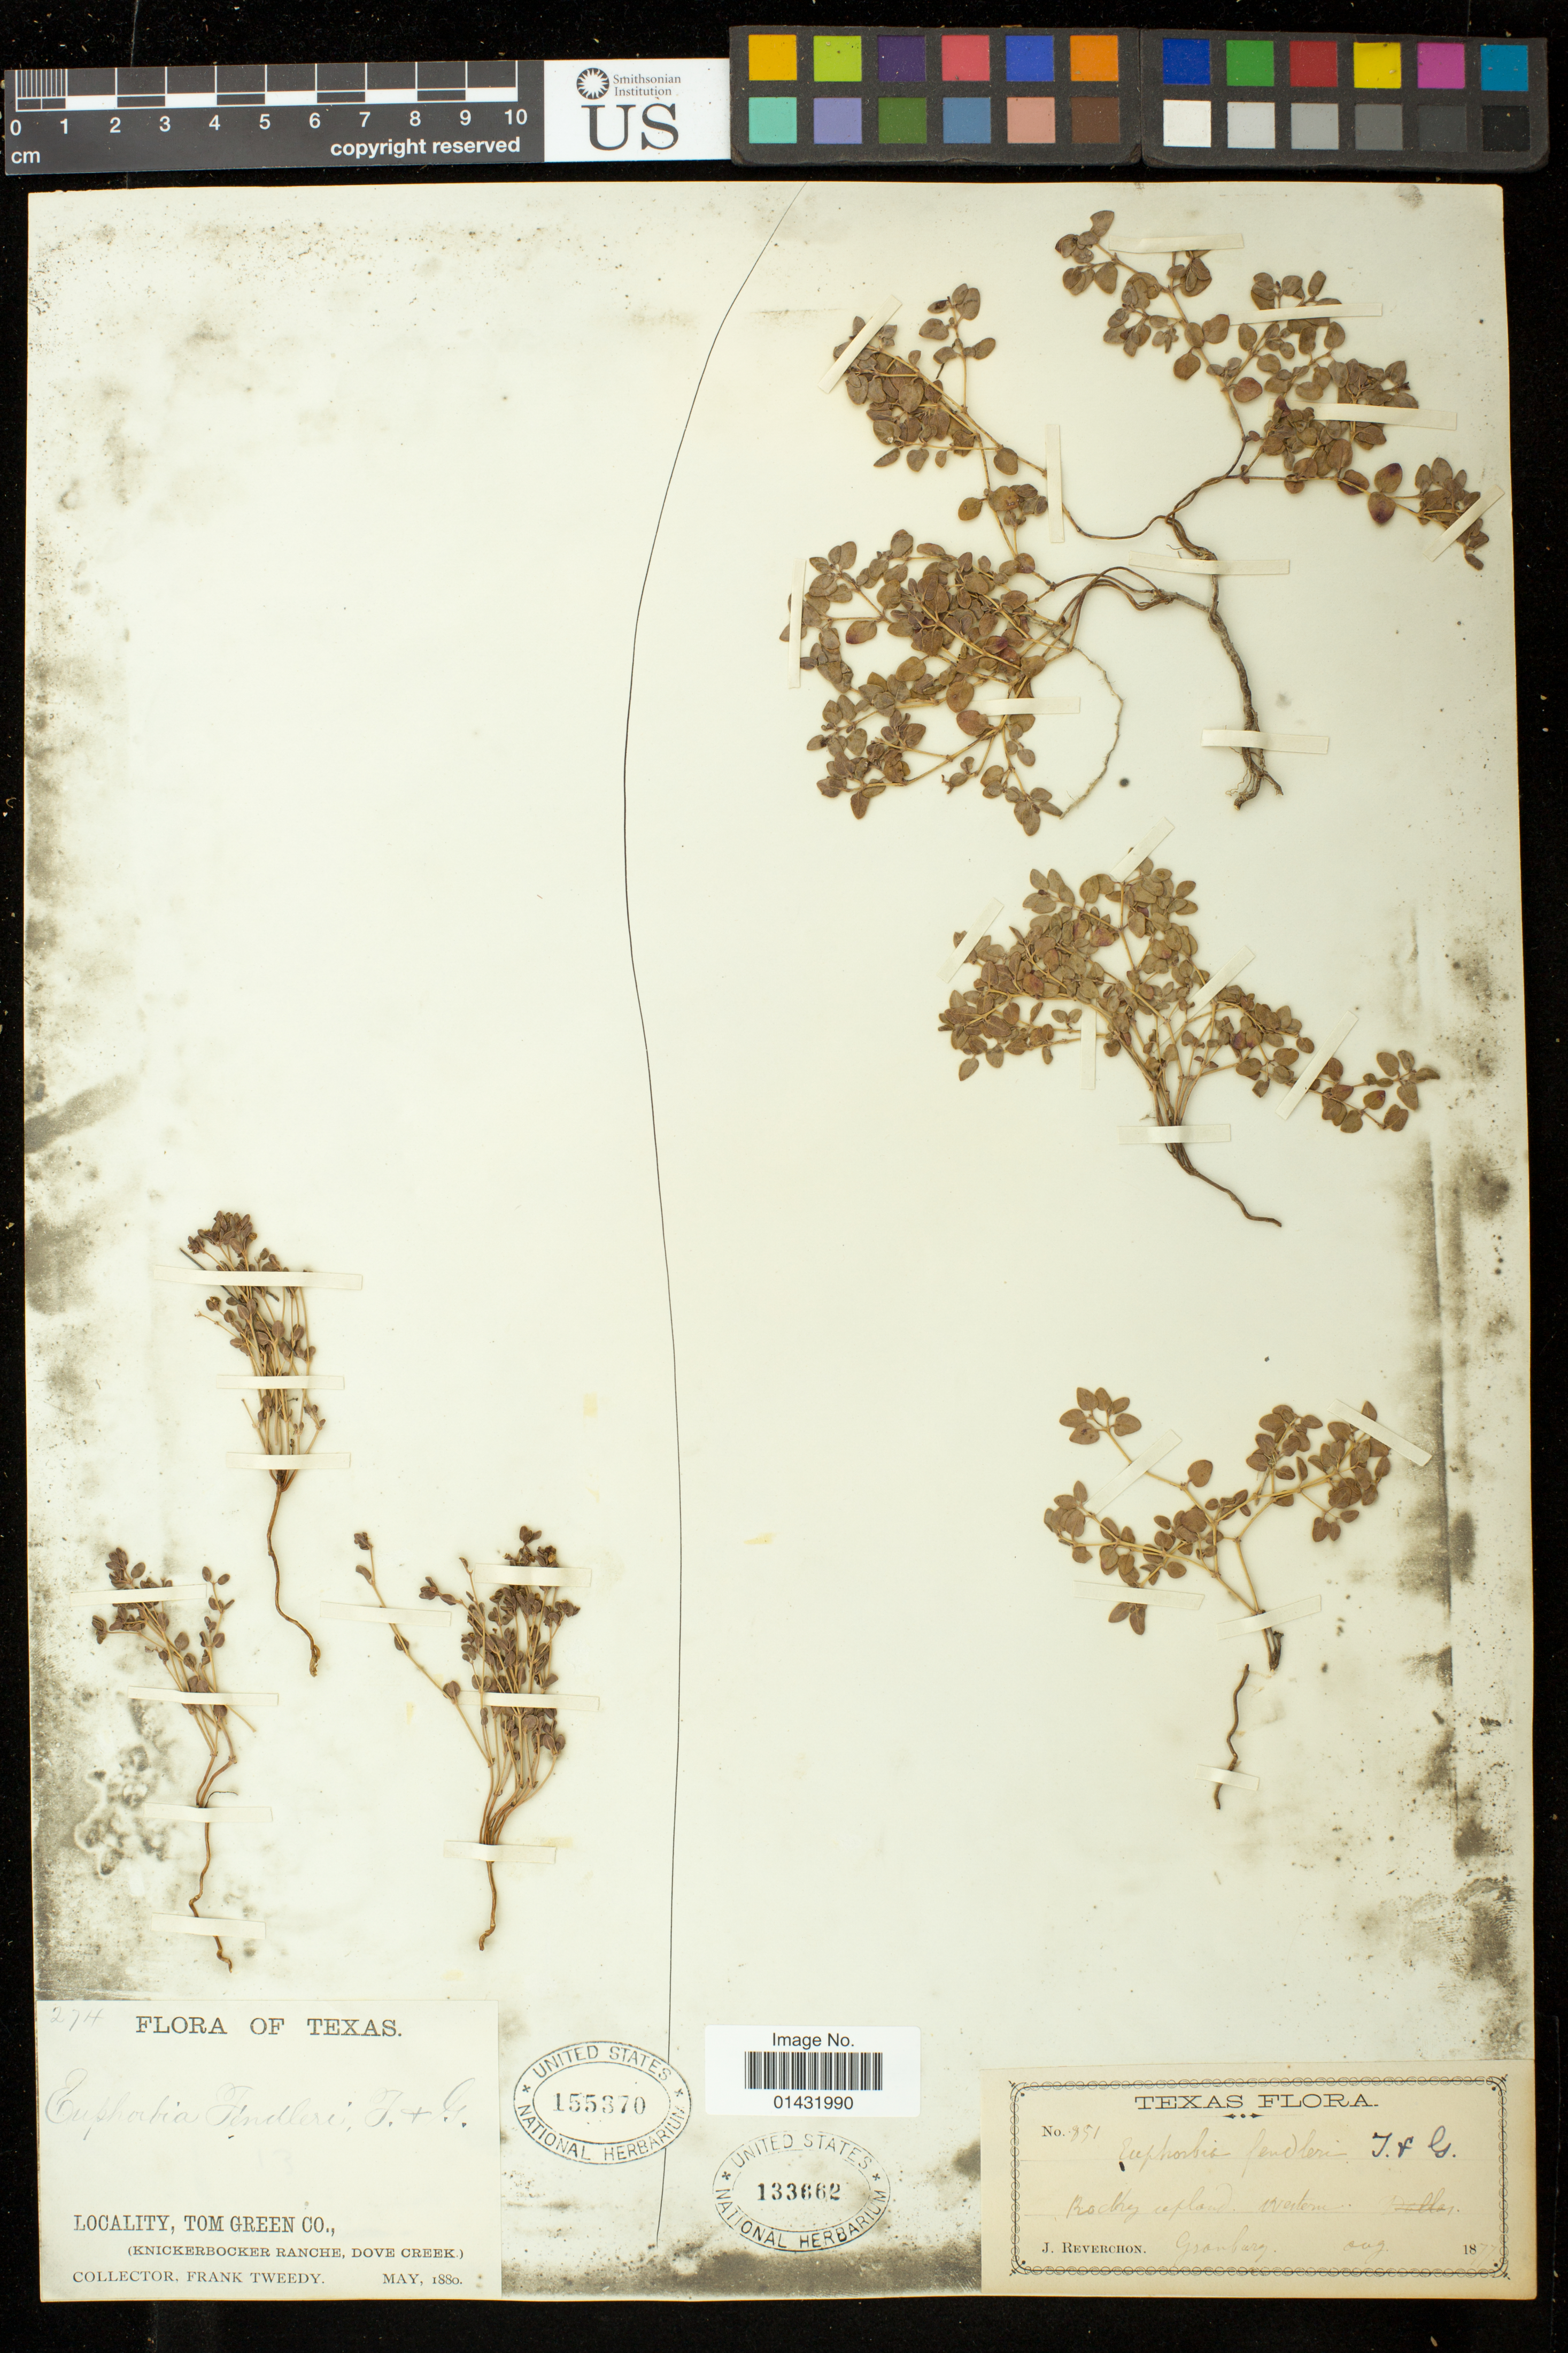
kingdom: Plantae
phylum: Tracheophyta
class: Magnoliopsida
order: Malpighiales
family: Euphorbiaceae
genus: Euphorbia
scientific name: Euphorbia fendleri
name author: Torr. & A. Gray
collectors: J. Reverchon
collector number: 851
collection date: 1877-08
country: United States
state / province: Texas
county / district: Hood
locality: Granbury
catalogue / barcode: US 133662